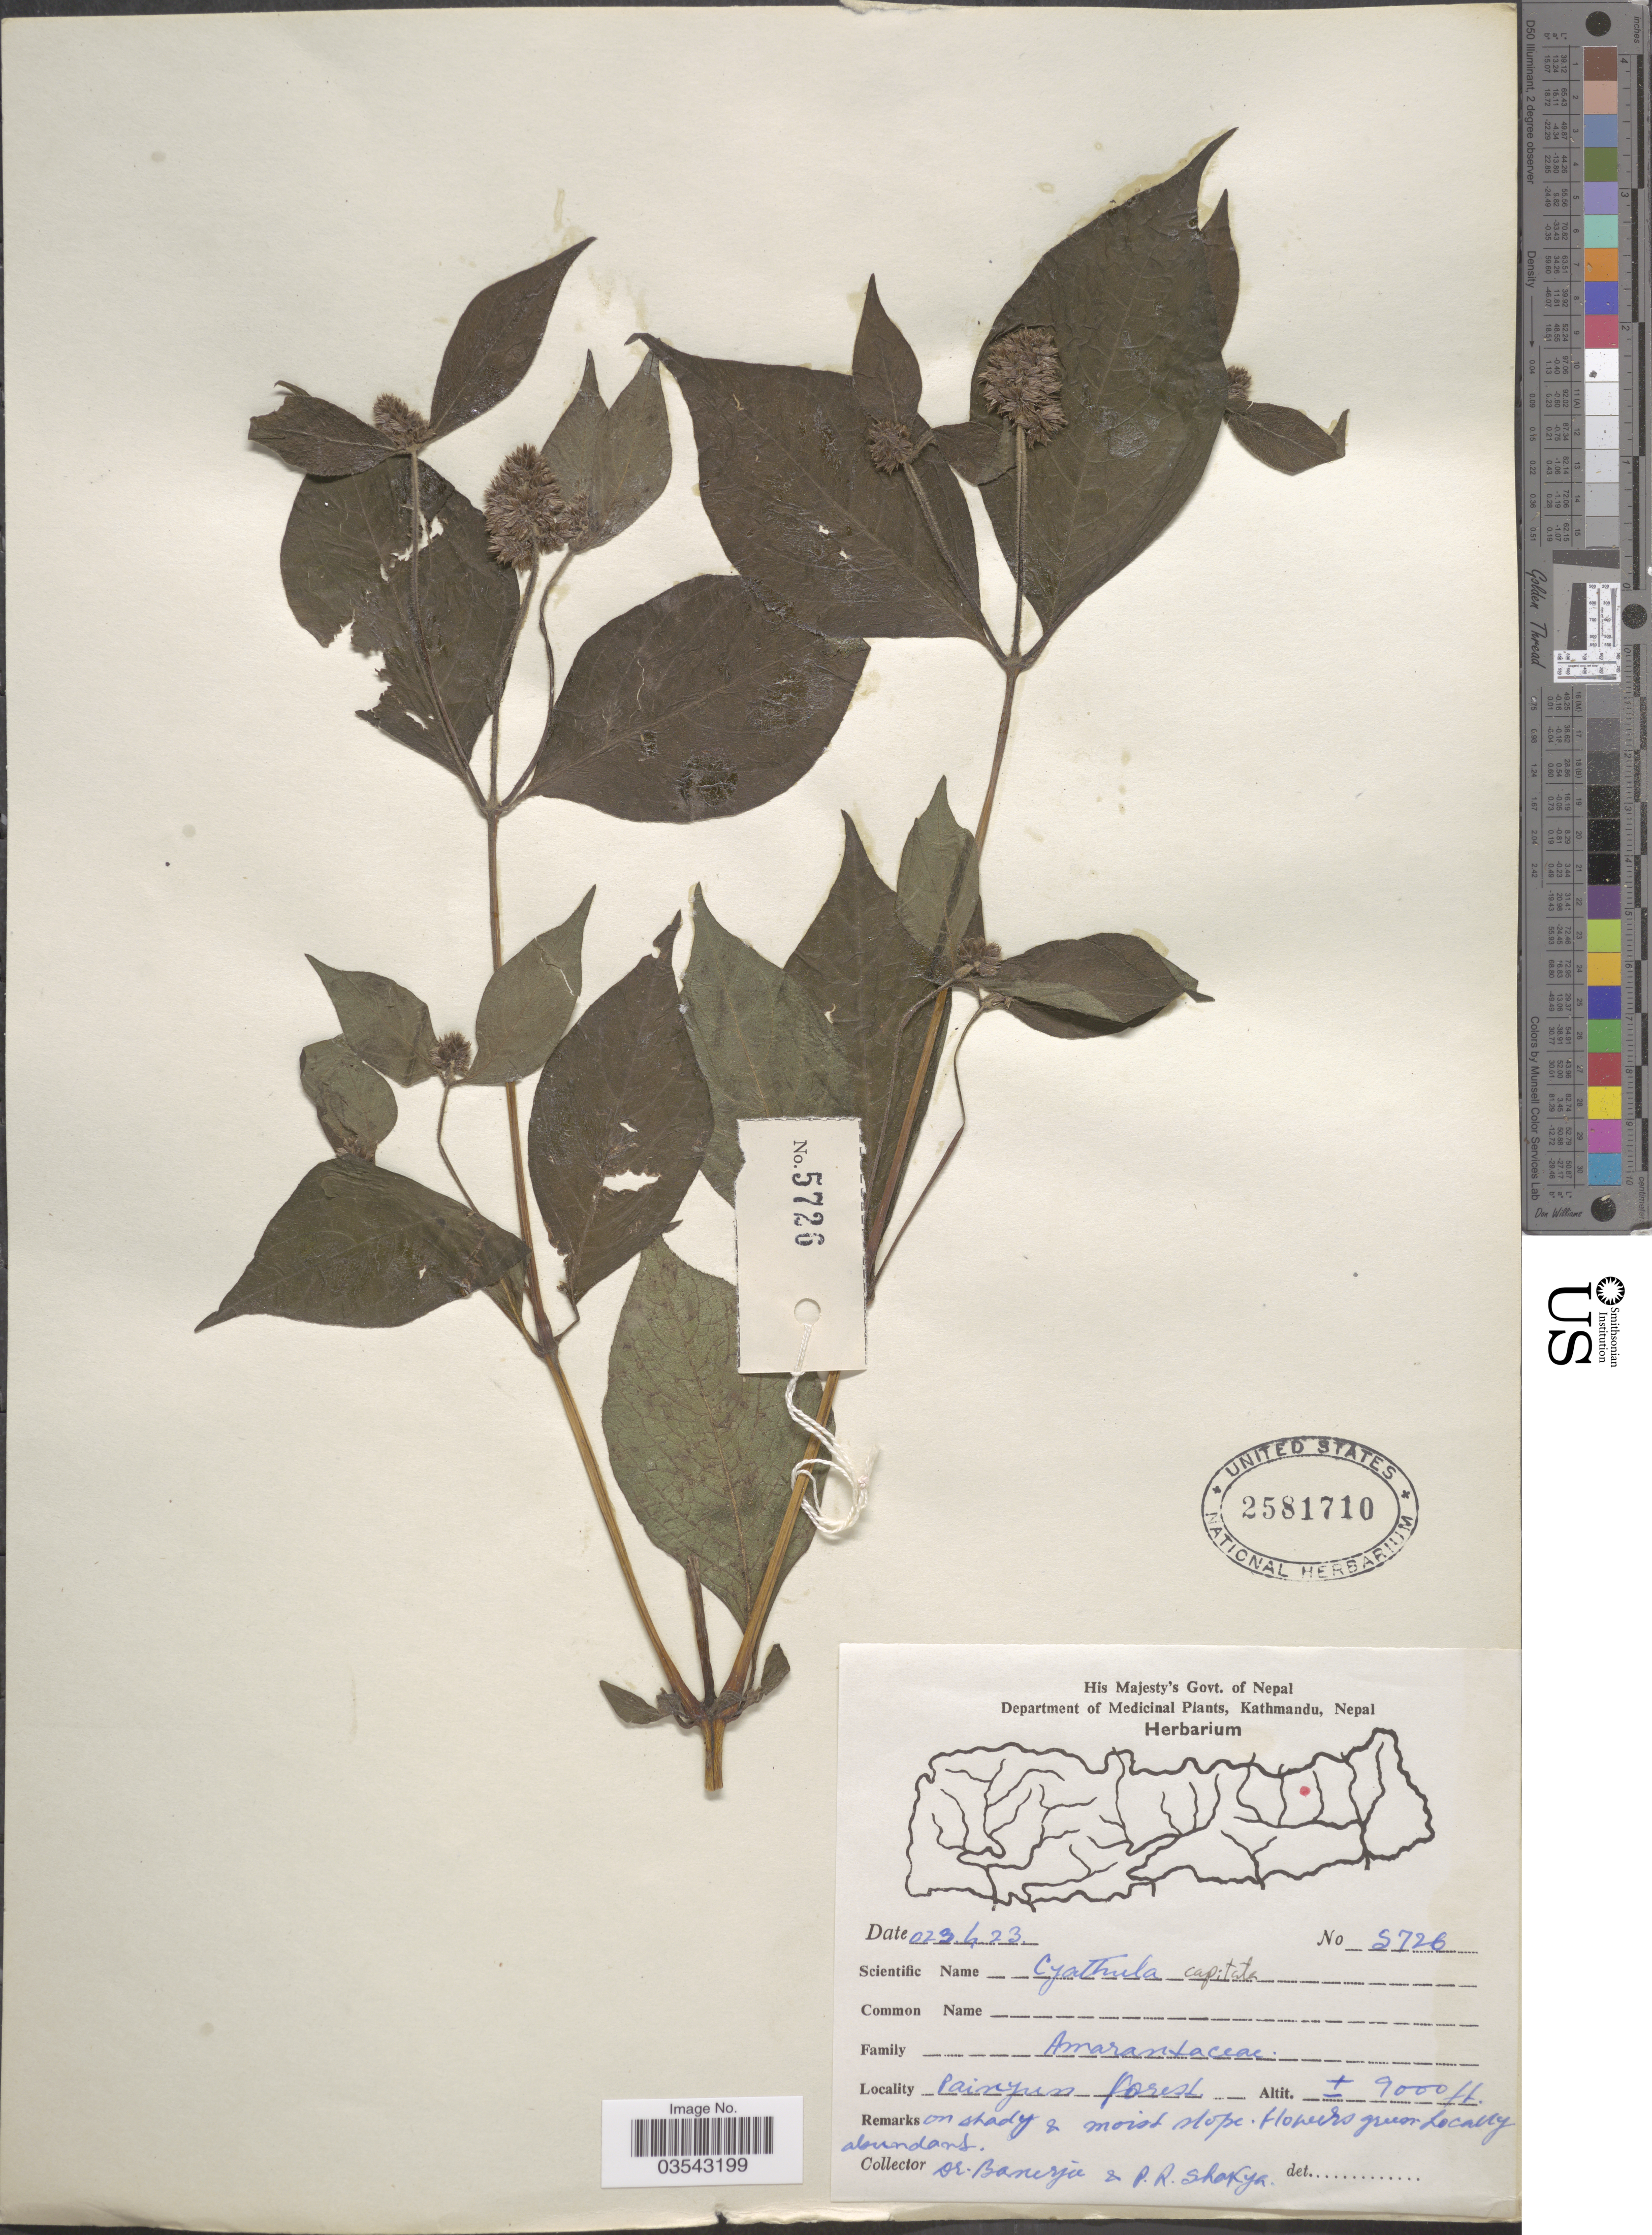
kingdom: Plantae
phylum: Tracheophyta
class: Magnoliopsida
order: Caryophyllales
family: Amaranthaceae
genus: Cyathula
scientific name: Cyathula capitata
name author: Moq.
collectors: -. Banerjee & P. Shakya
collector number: S726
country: Nepal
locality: Painyun forest.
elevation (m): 2743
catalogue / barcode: US 2581710